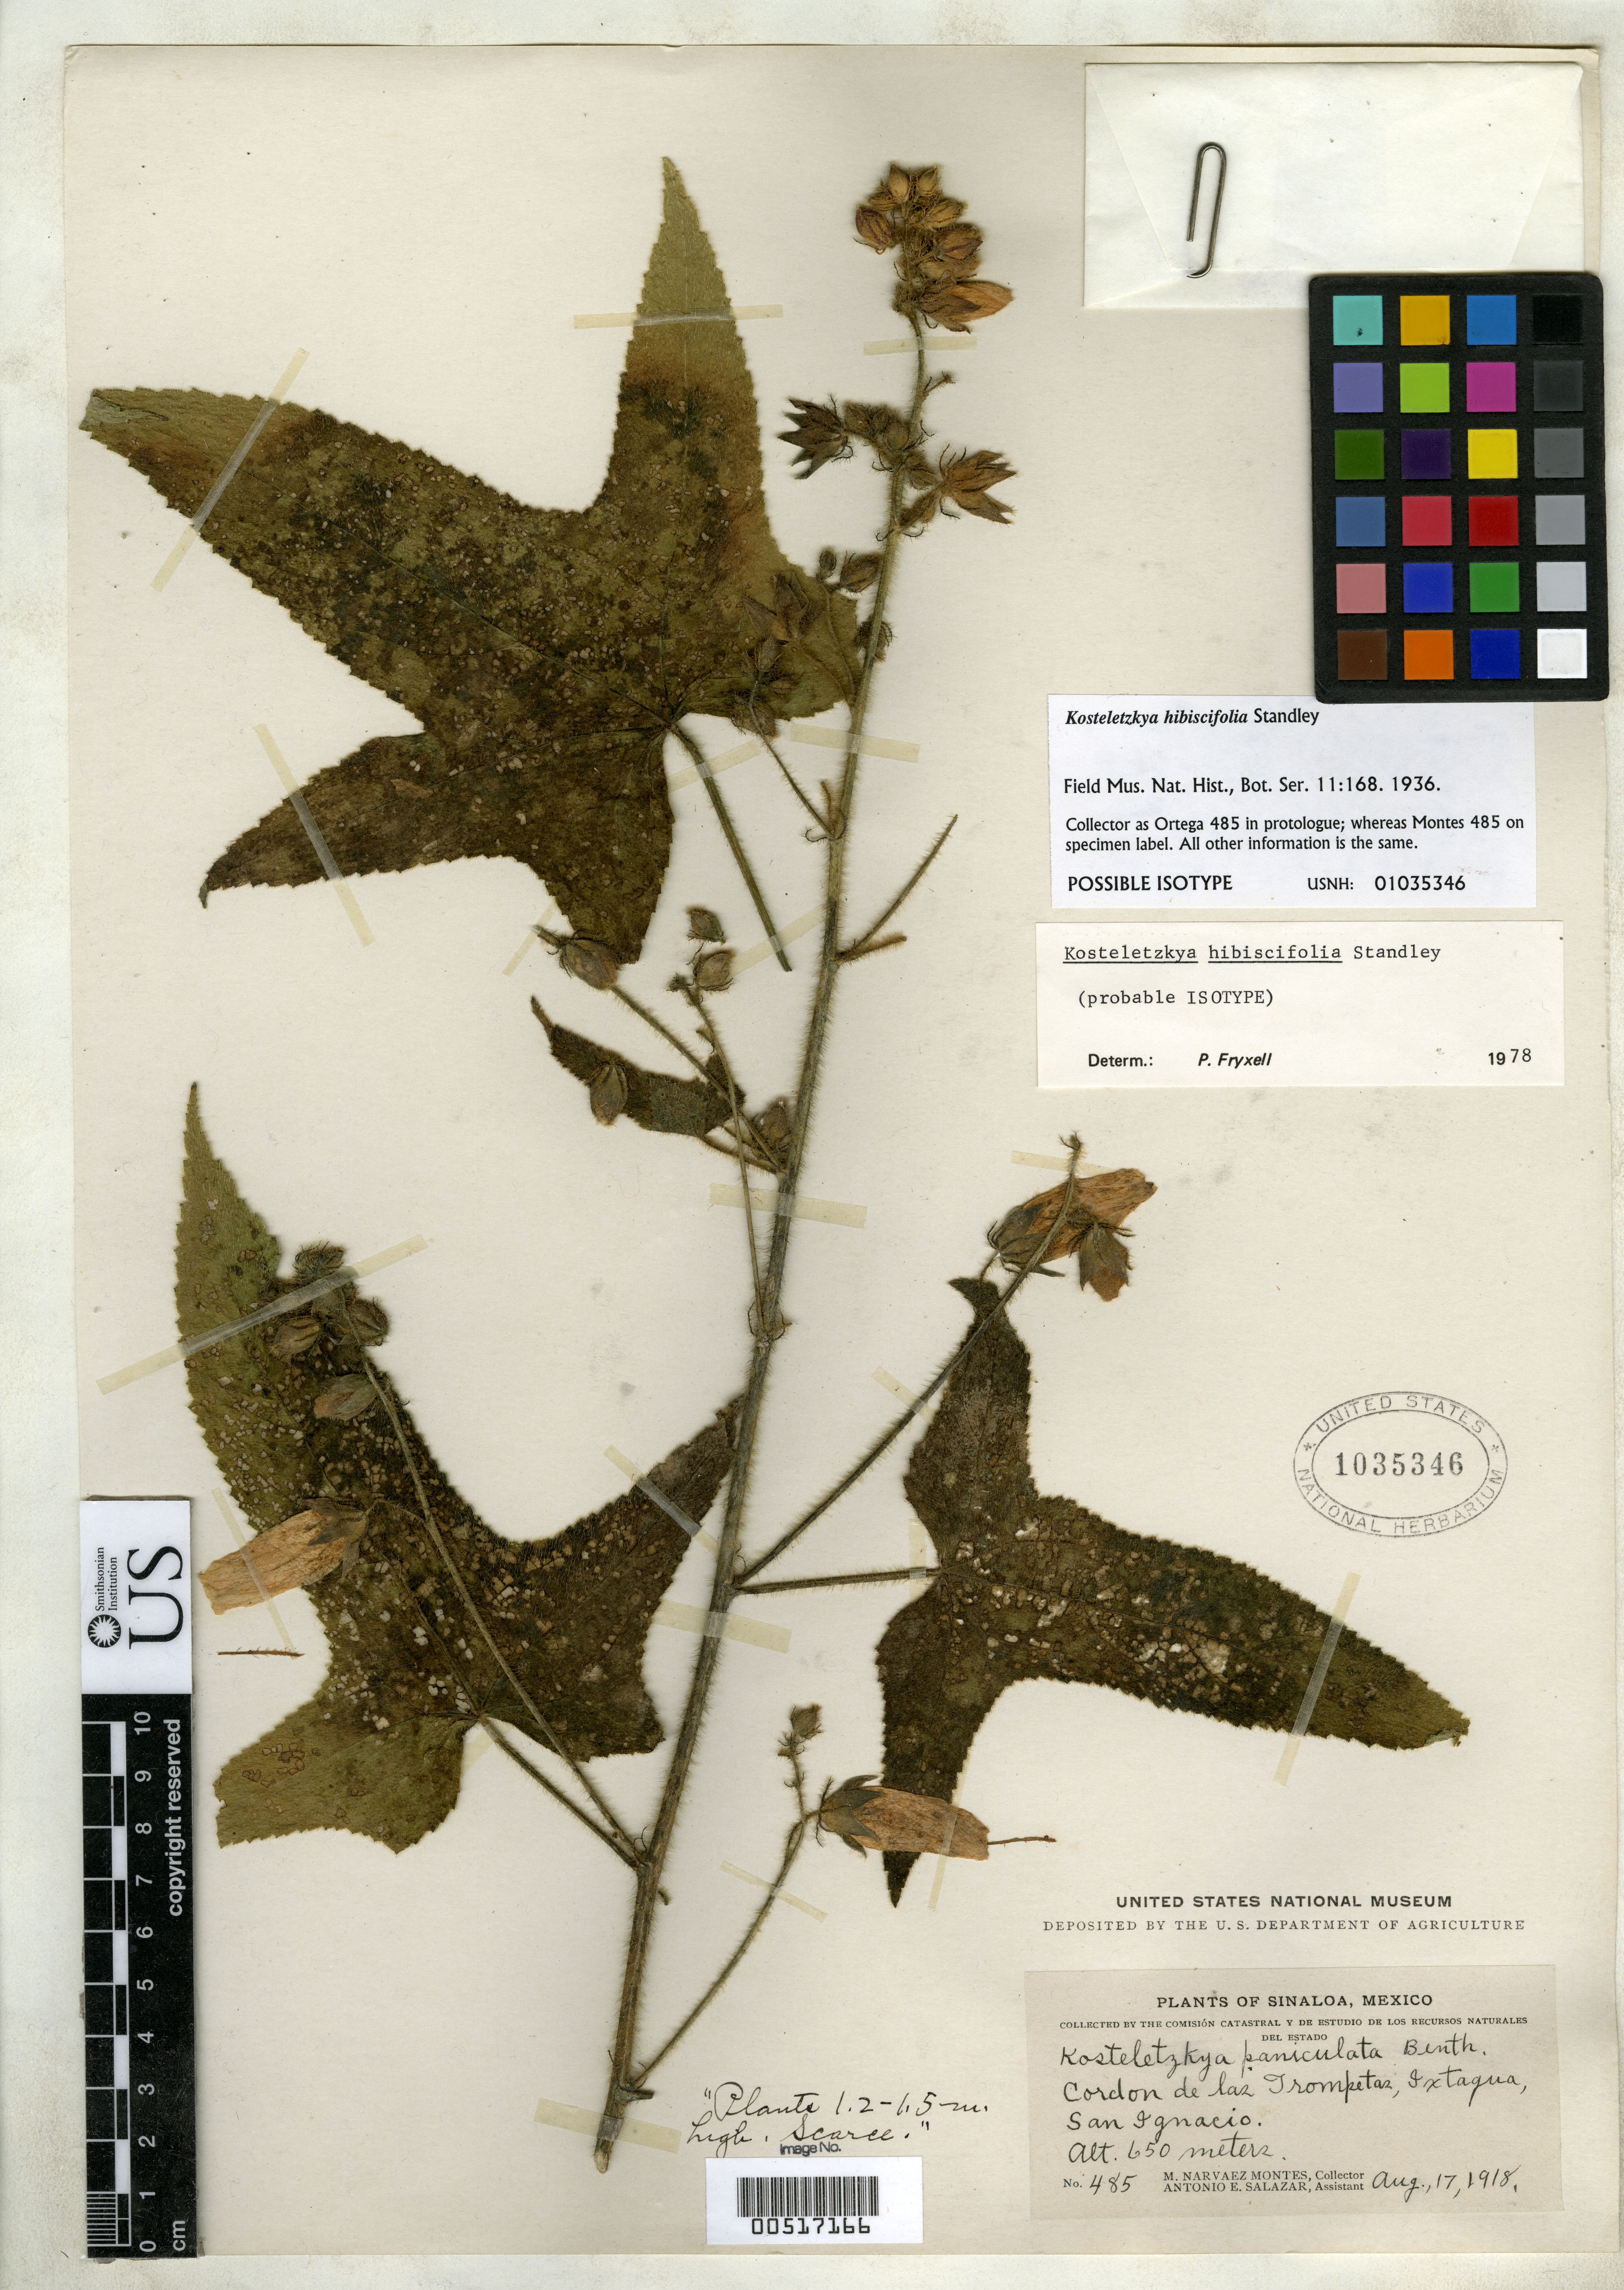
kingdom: Plantae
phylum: Tracheophyta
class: Magnoliopsida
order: Malvales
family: Malvaceae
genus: Kosteletzkya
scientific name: Kosteletzkya hibiscifolia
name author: Standl.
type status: Possible Isotype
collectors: M. Montes & A. E. Salazar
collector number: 485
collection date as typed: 17 Aug 1918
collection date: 1918-08-17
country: Mexico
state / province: Sinaloa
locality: Cordonde las Trompetas, Ixtagua, San Ignacio.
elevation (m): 650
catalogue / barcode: US 1035346